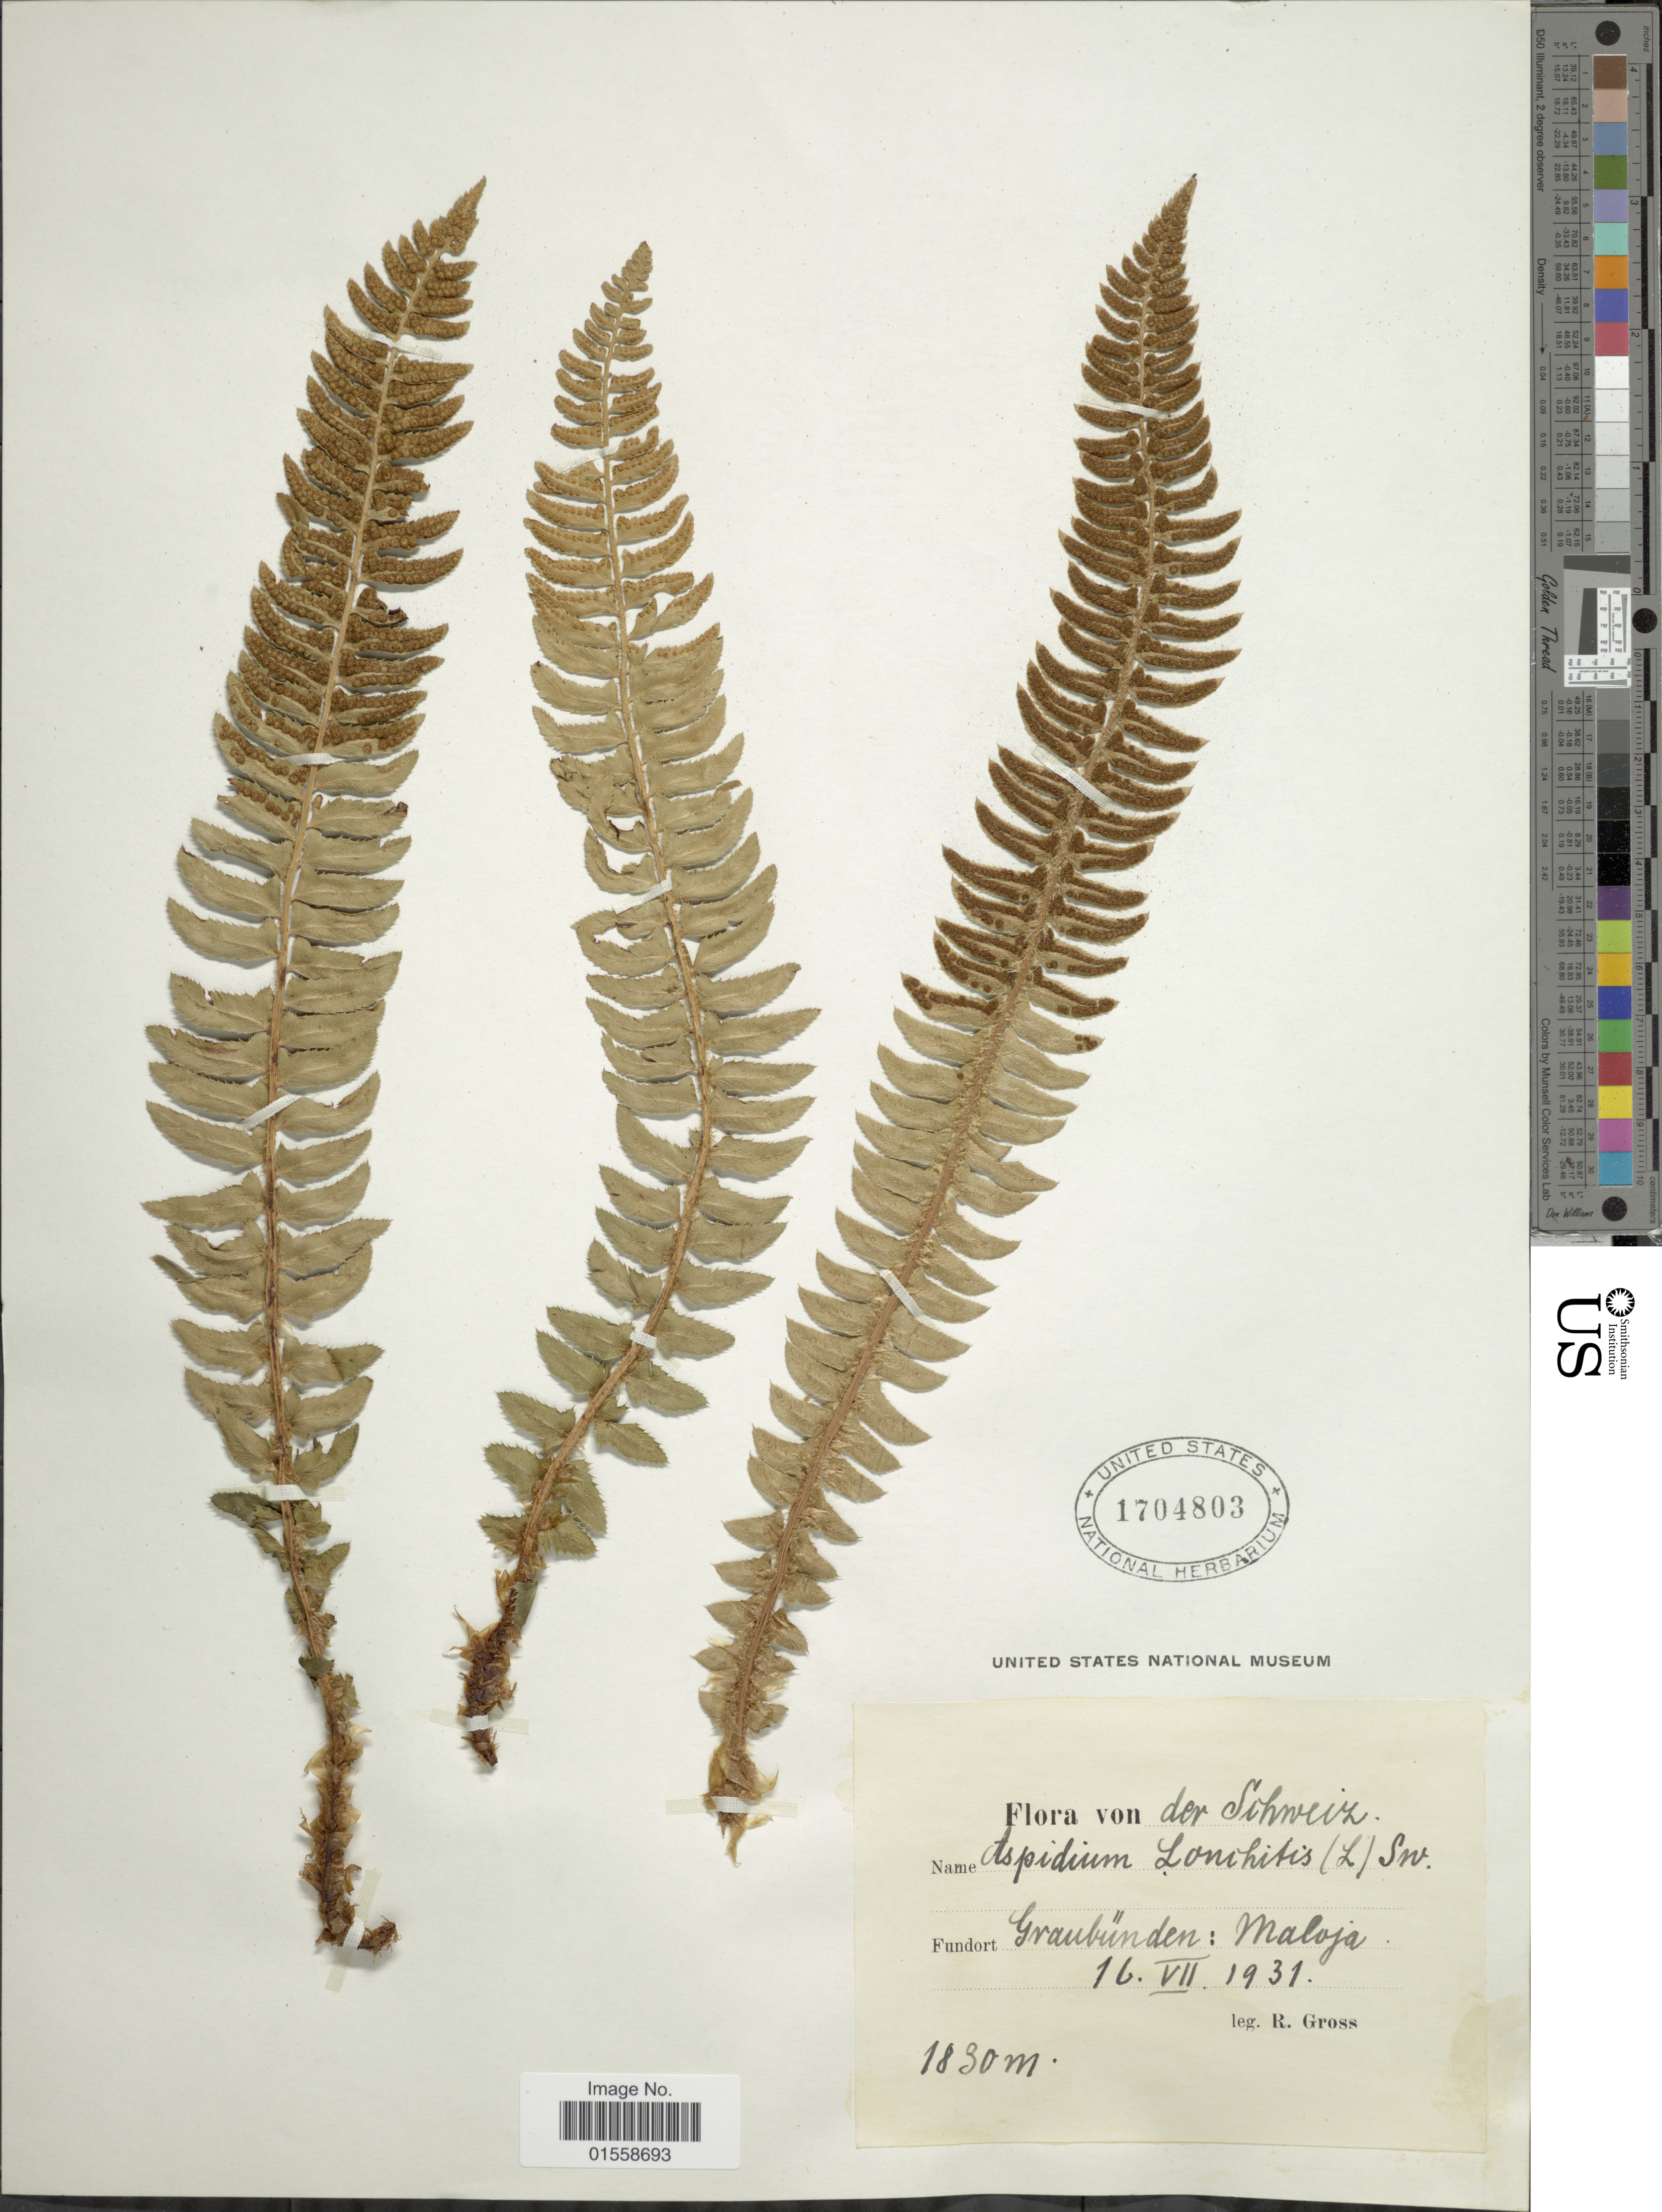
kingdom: Plantae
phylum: Tracheophyta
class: Polypodiopsida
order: Polypodiales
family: Dryopteridaceae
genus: Polystichum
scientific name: Polystichum lonchitis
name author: (Roth) L.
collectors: R. Gross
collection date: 1931-07-16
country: Switzerland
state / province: Graubunden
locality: Schweiz, Graubunden: Maloja.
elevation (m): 1830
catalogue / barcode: US 1704803